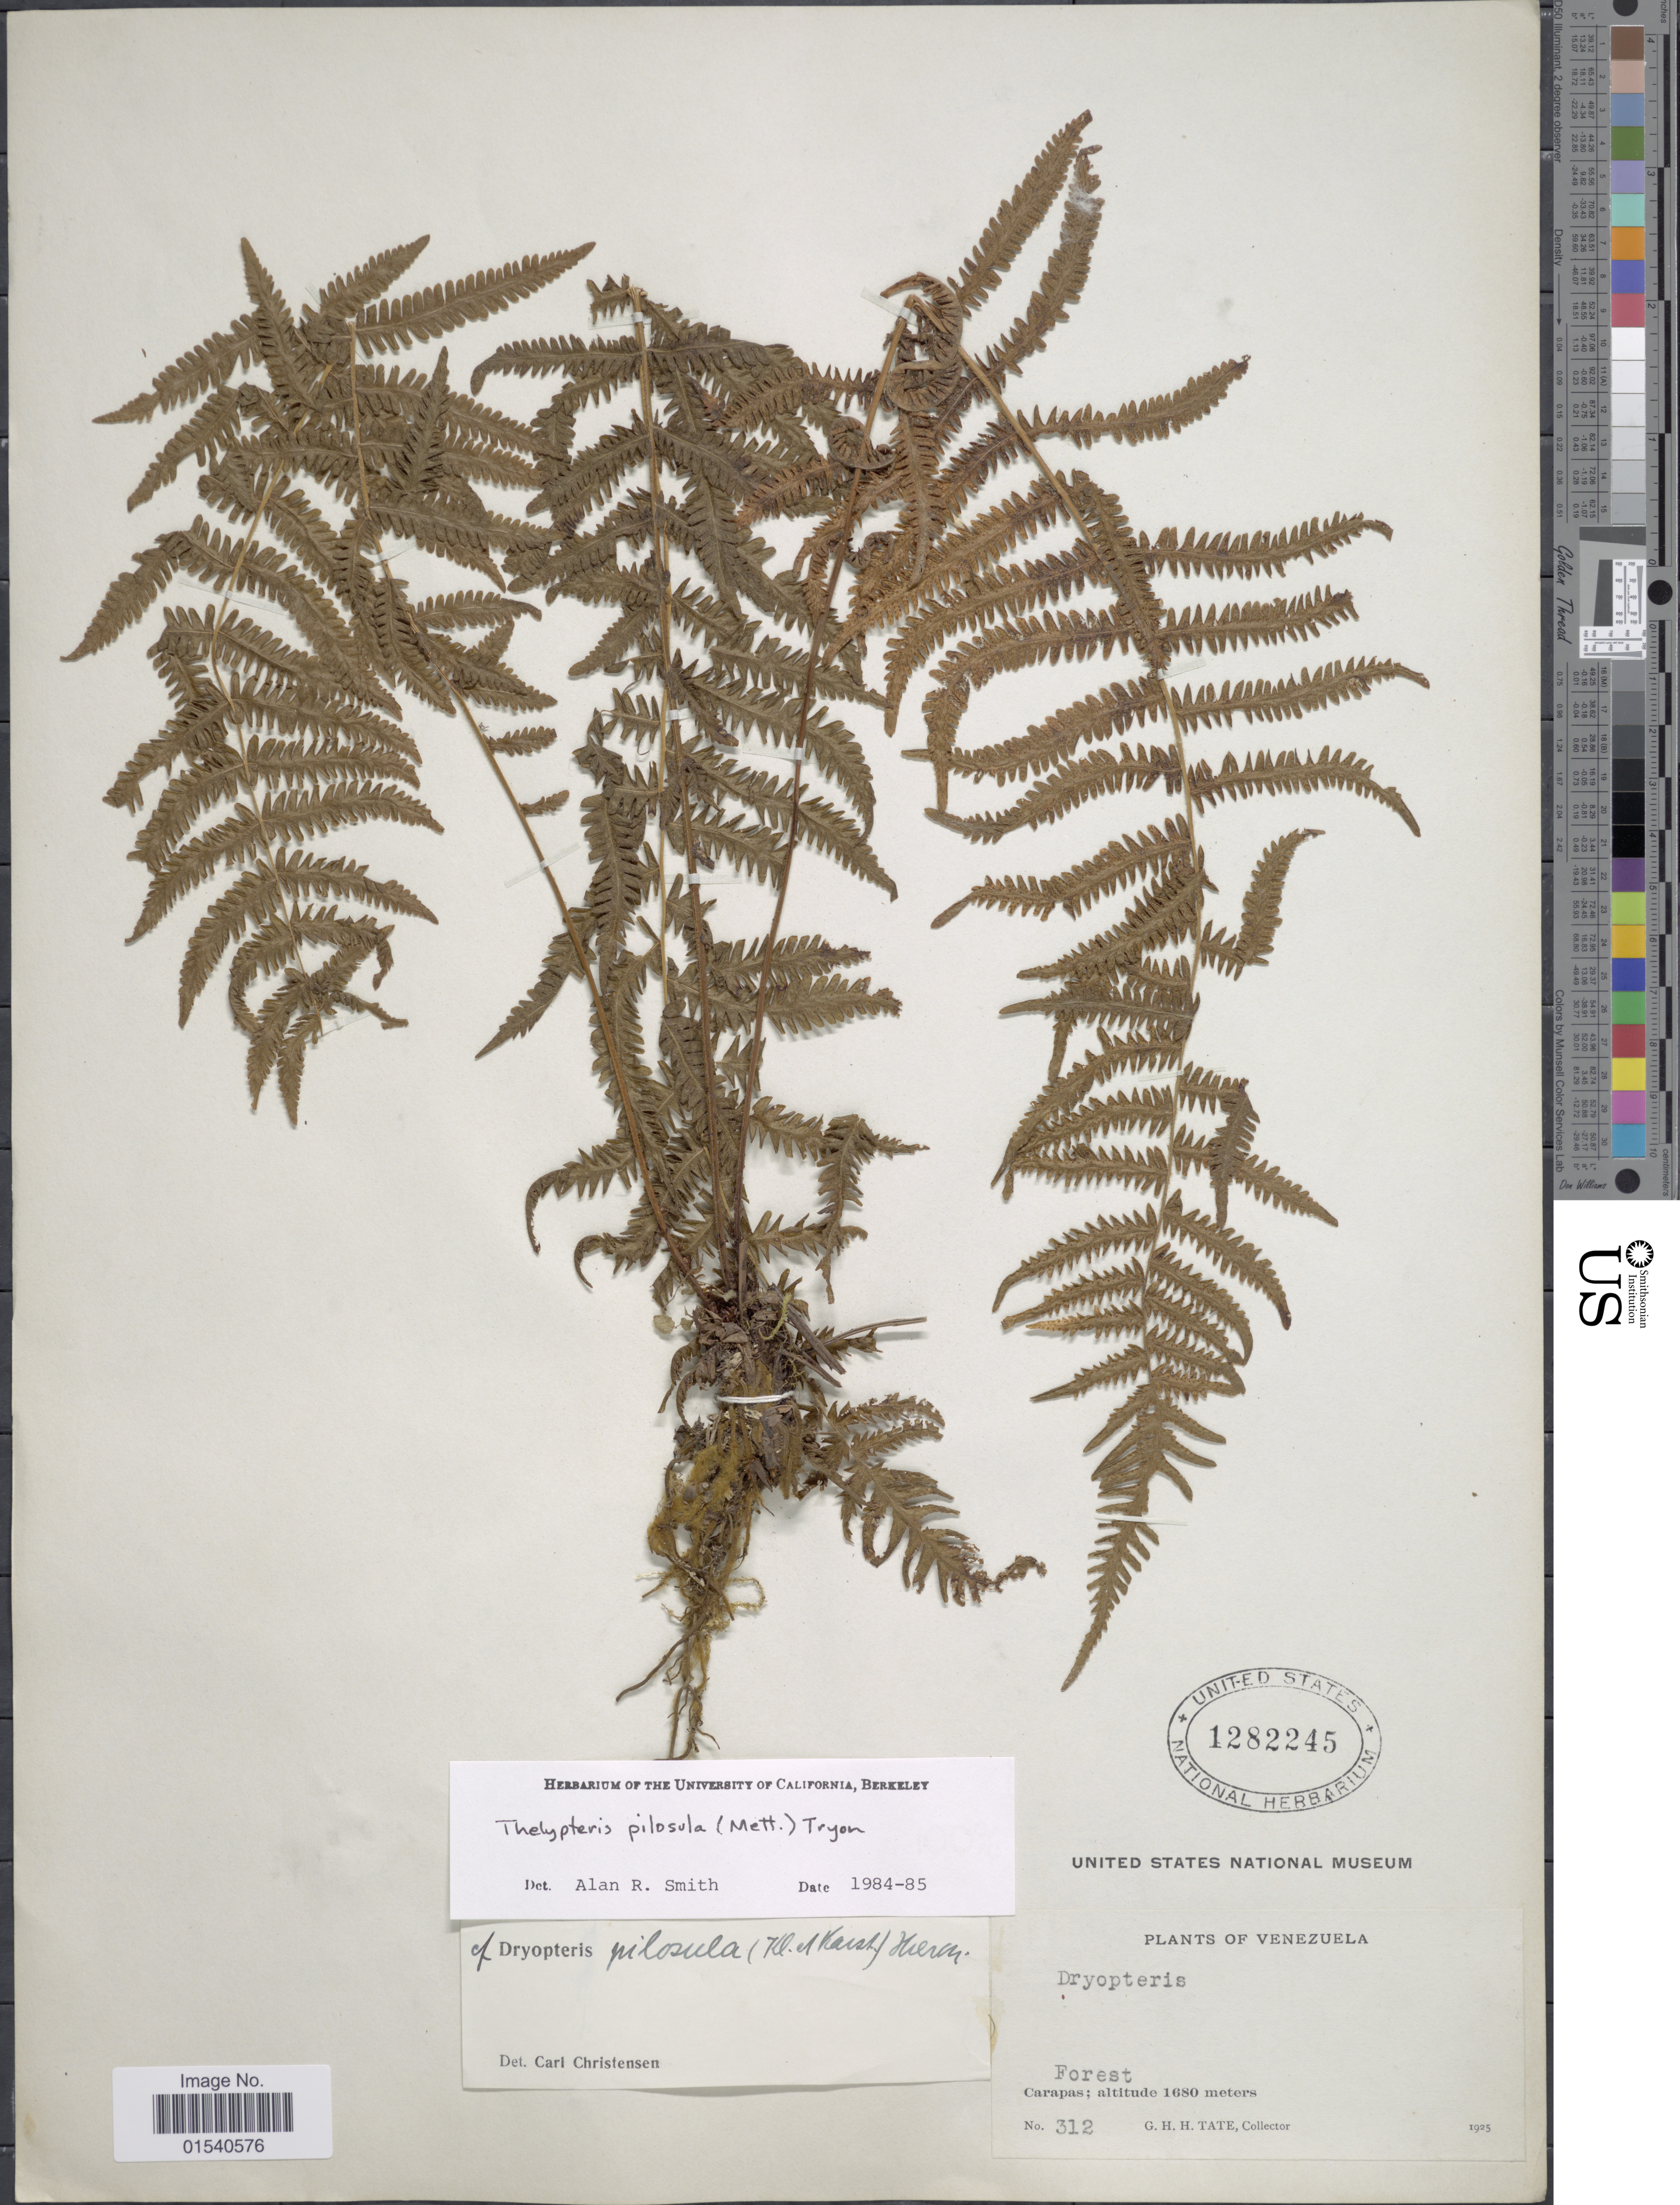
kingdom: Plantae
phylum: Tracheophyta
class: Polypodiopsida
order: Polypodiales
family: Thelypteridaceae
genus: Amauropelta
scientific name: Amauropelta pilosula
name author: (Klotzsch & H. Karst.) Á. Löve & D. Löve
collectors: G. H. H.Tate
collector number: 312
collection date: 1925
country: Venezuela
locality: Carapas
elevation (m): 1680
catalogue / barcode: US 1282245